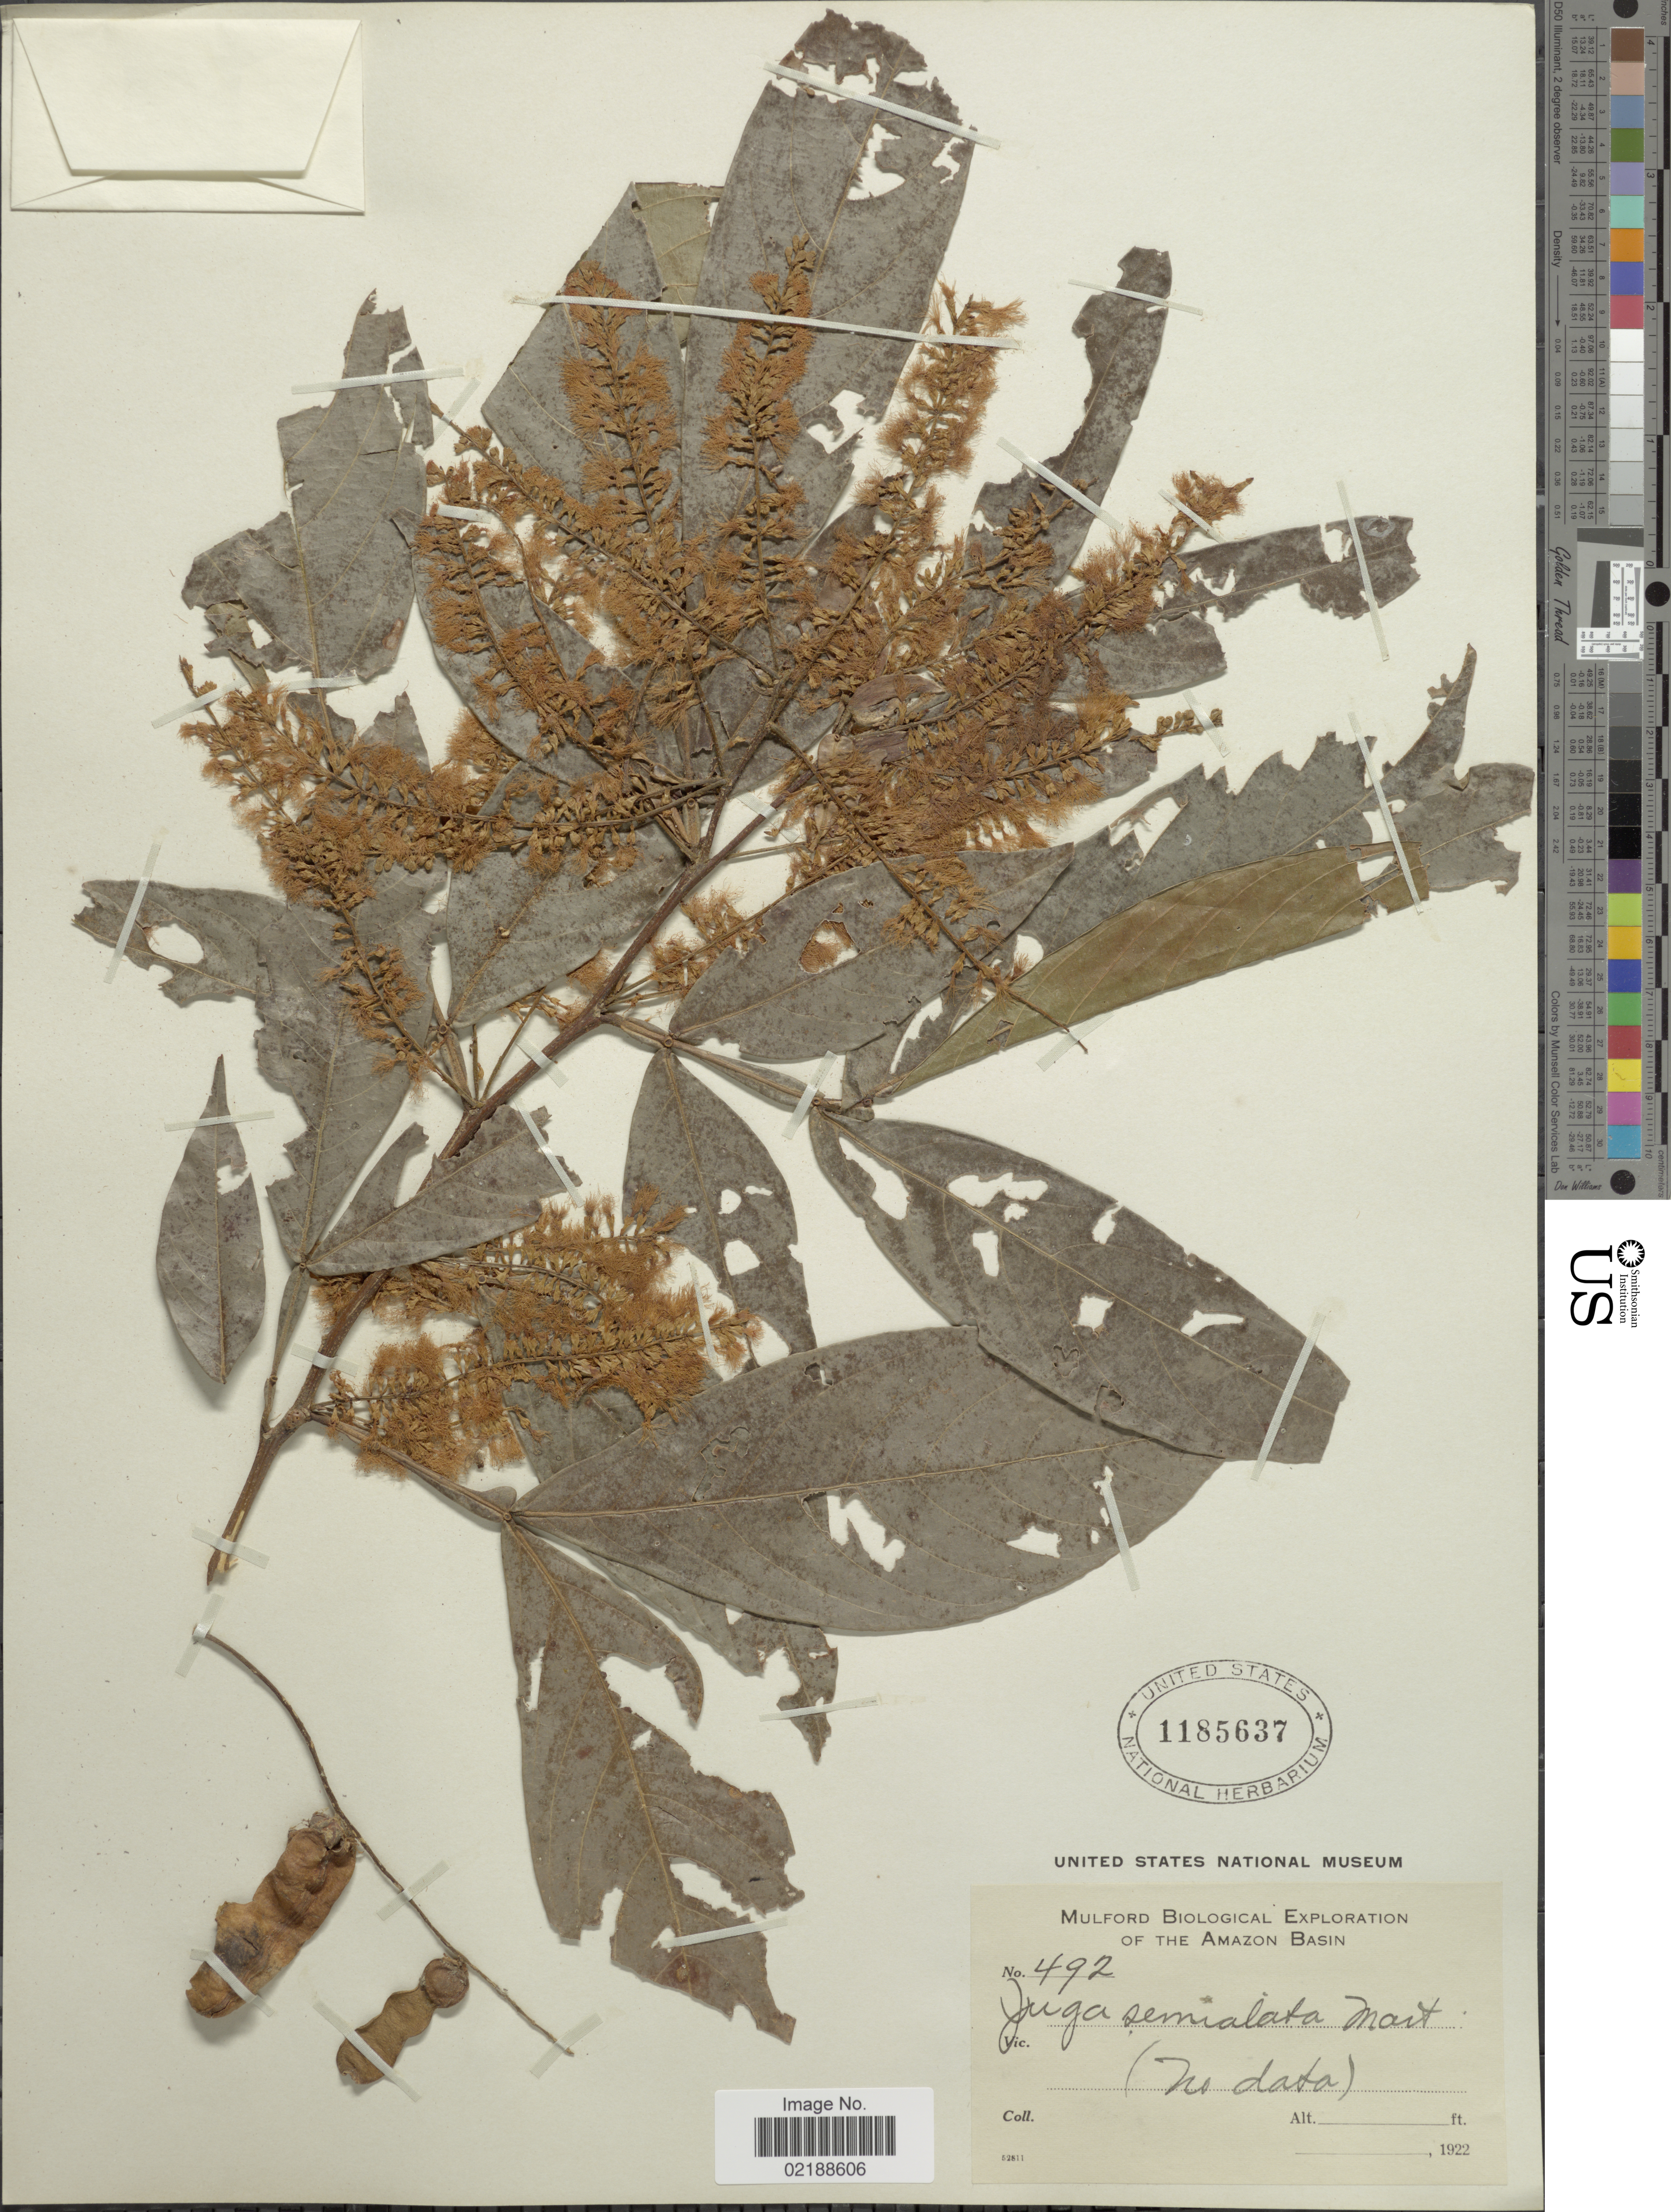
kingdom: Plantae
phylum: Tracheophyta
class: Magnoliopsida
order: Fabales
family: Fabaceae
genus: Inga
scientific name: Inga marginata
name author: Willd.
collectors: Mulford Biological Exploration of the Amazon Basin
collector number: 492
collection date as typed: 1922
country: Bolivia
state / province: La Paz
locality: Amazon Basin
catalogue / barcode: US 1185637